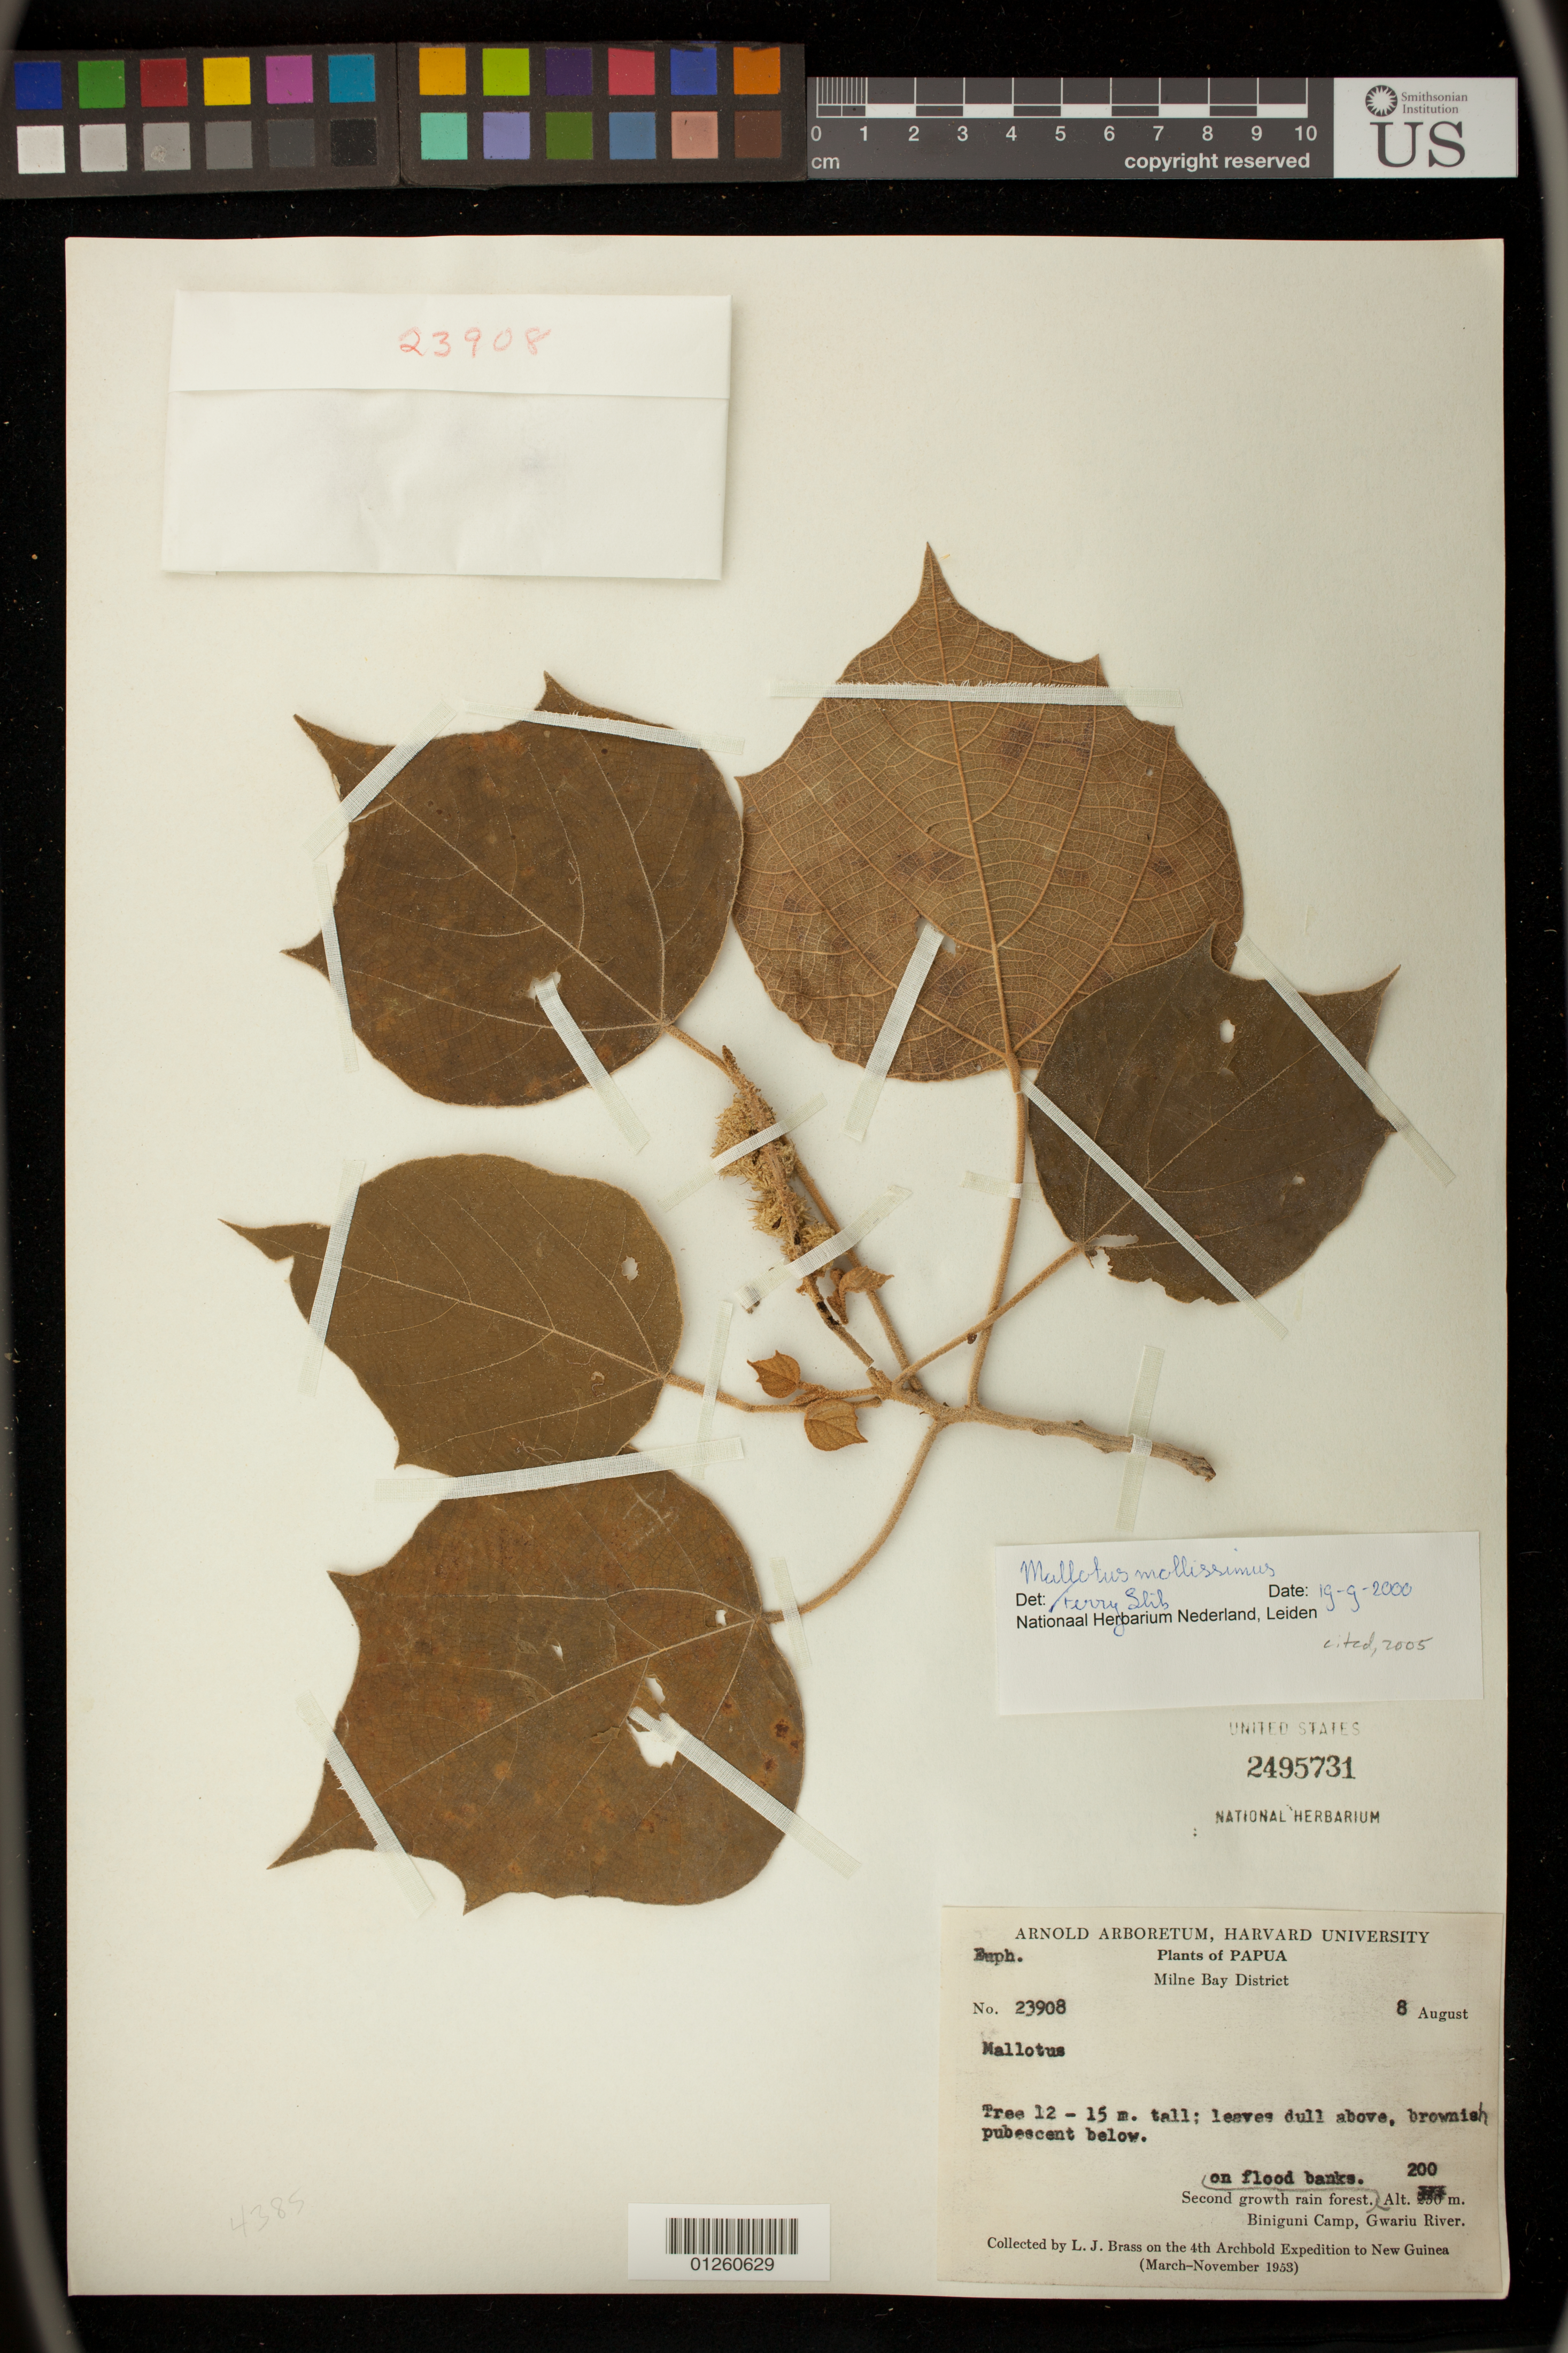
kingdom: Plantae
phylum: Tracheophyta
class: Magnoliopsida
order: Malpighiales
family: Euphorbiaceae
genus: Mallotus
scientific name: Mallotus mollissimus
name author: (Geiseler) Airy Shaw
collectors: L. J. Brass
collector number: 23908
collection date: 1953-08-08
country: Papua New Guinea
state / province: Milne Bay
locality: Second growth rainforest on flood banks. Biniguni Camp, Gwariu River.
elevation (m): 200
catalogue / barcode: US 2495731